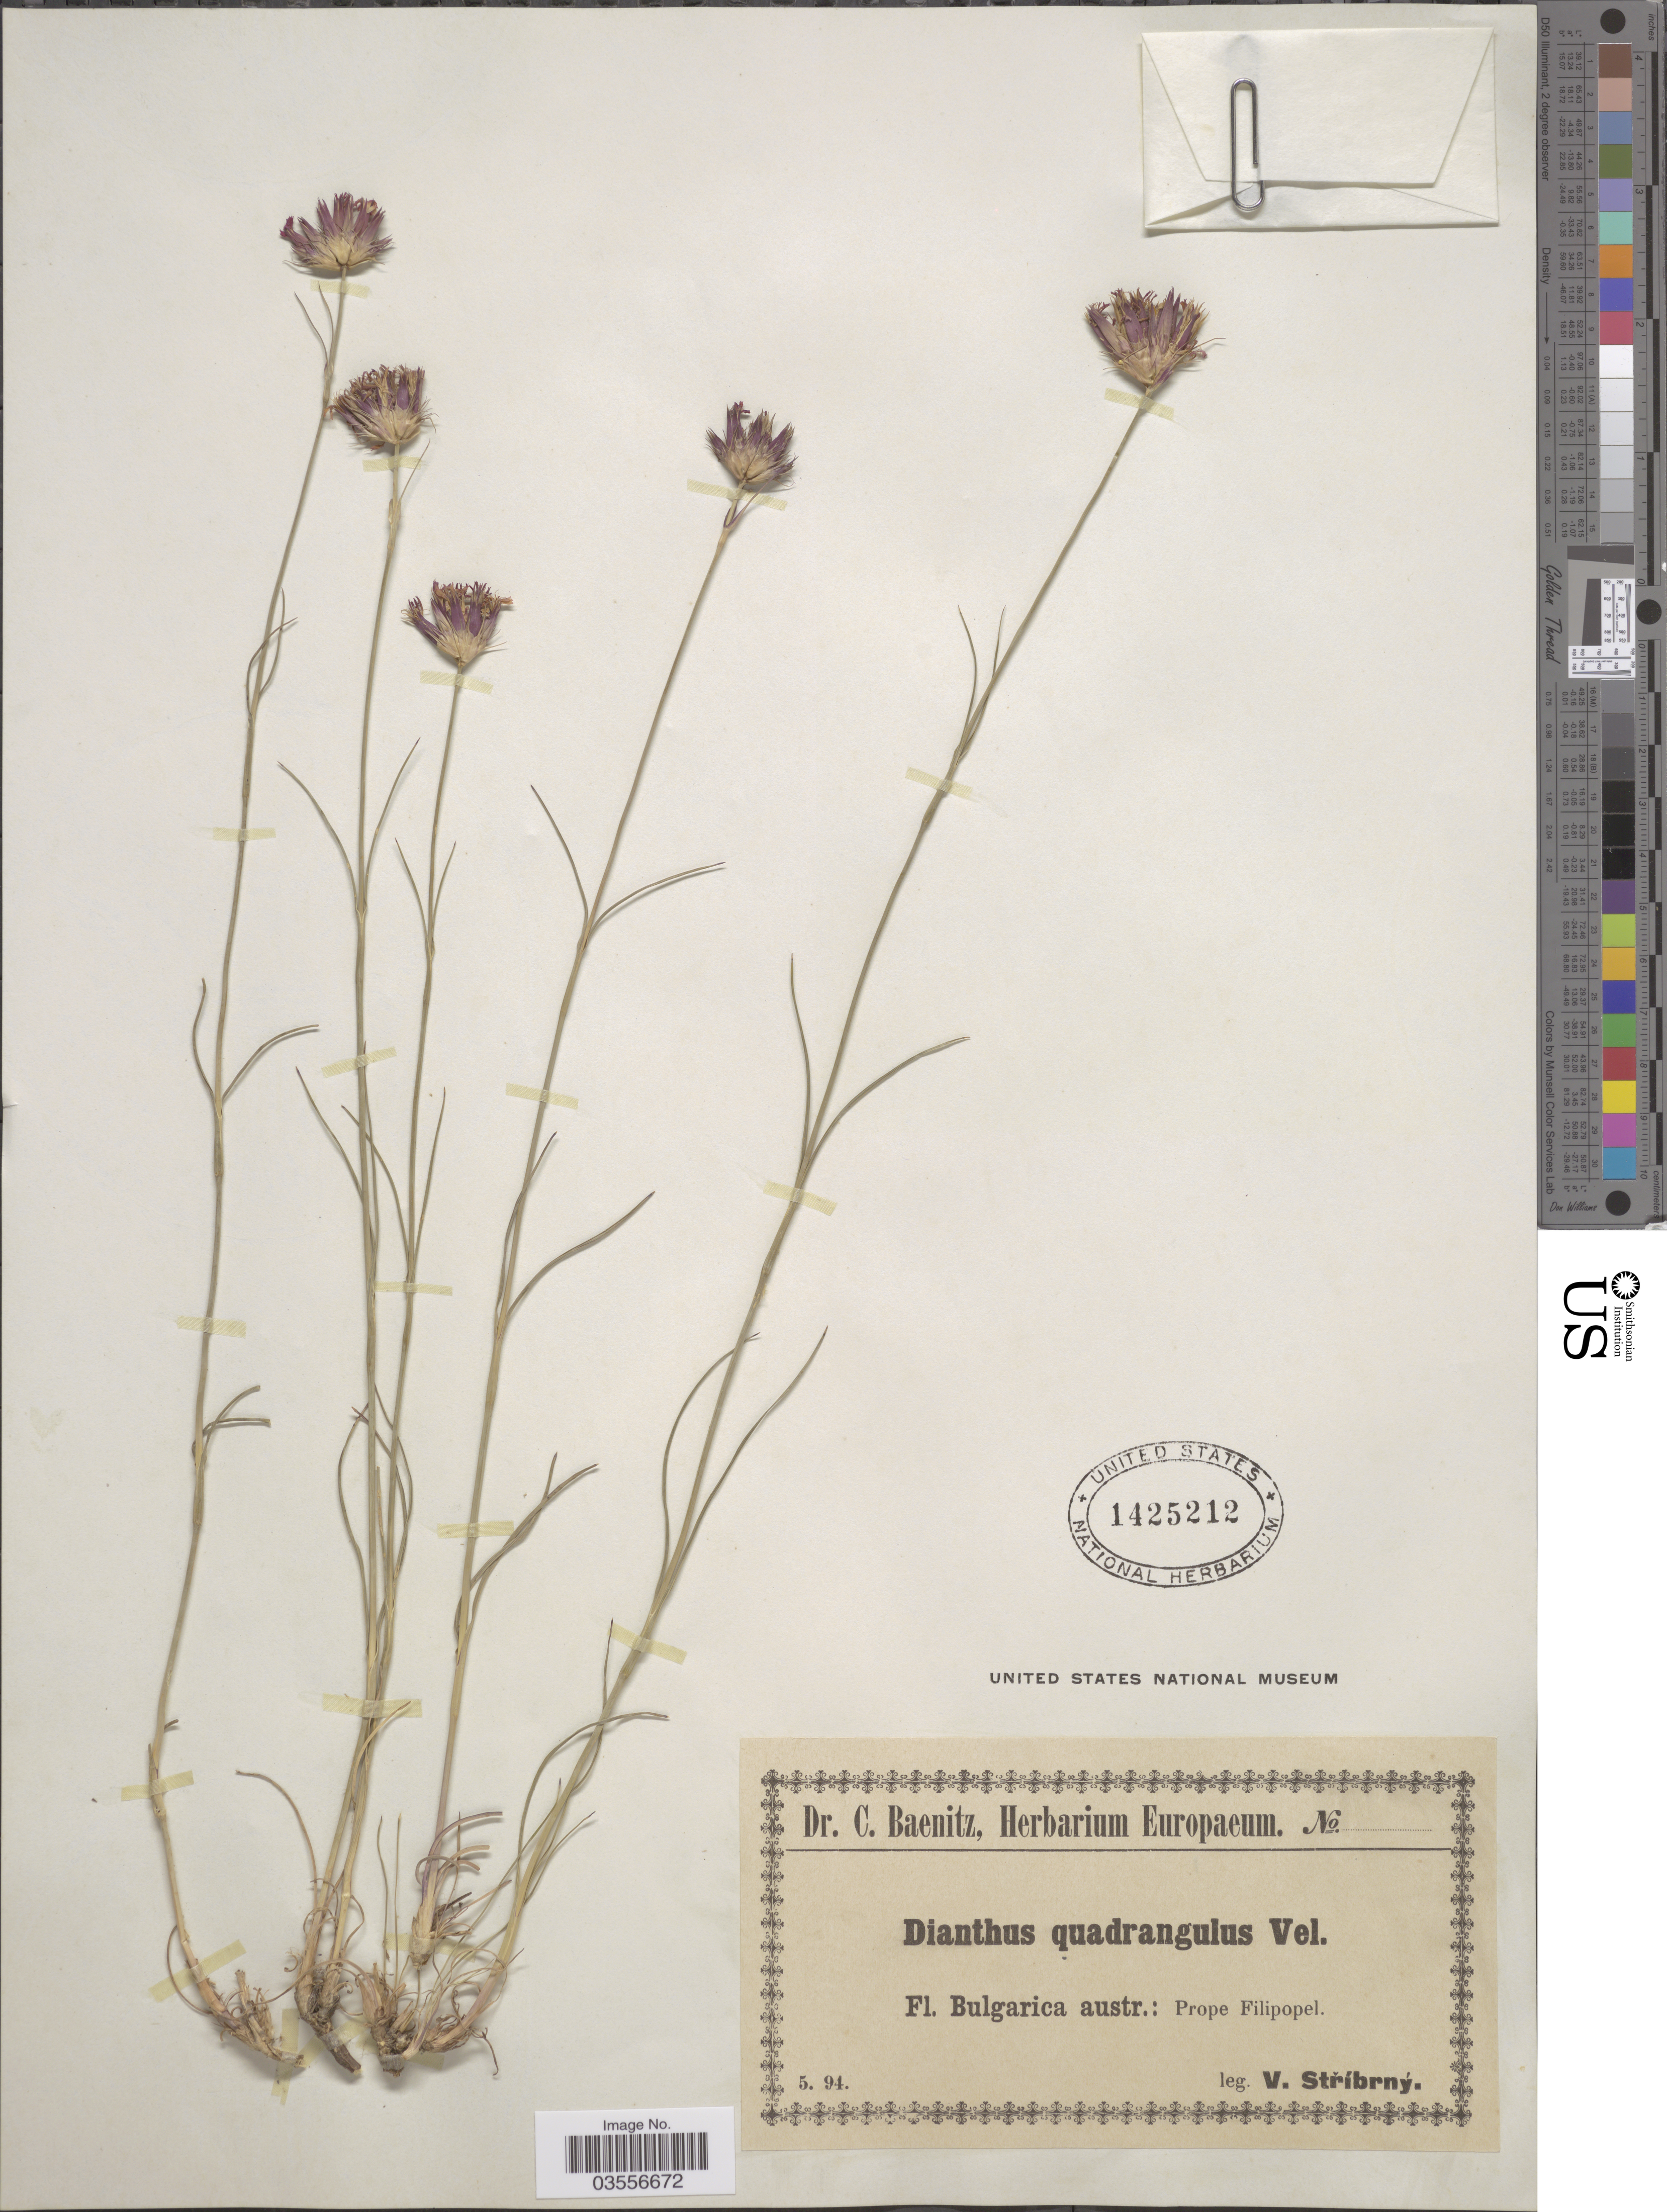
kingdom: Plantae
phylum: Tracheophyta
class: Magnoliopsida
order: Caryophyllales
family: Caryophyllaceae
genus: Dianthus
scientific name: Dianthus quadrangulus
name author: Velen.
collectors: V. Stribrny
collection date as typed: Transcribed d/m/y: /5/94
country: Bulgaria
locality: Bulgarica austr.: Prope Filipopel.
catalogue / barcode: US 1425212